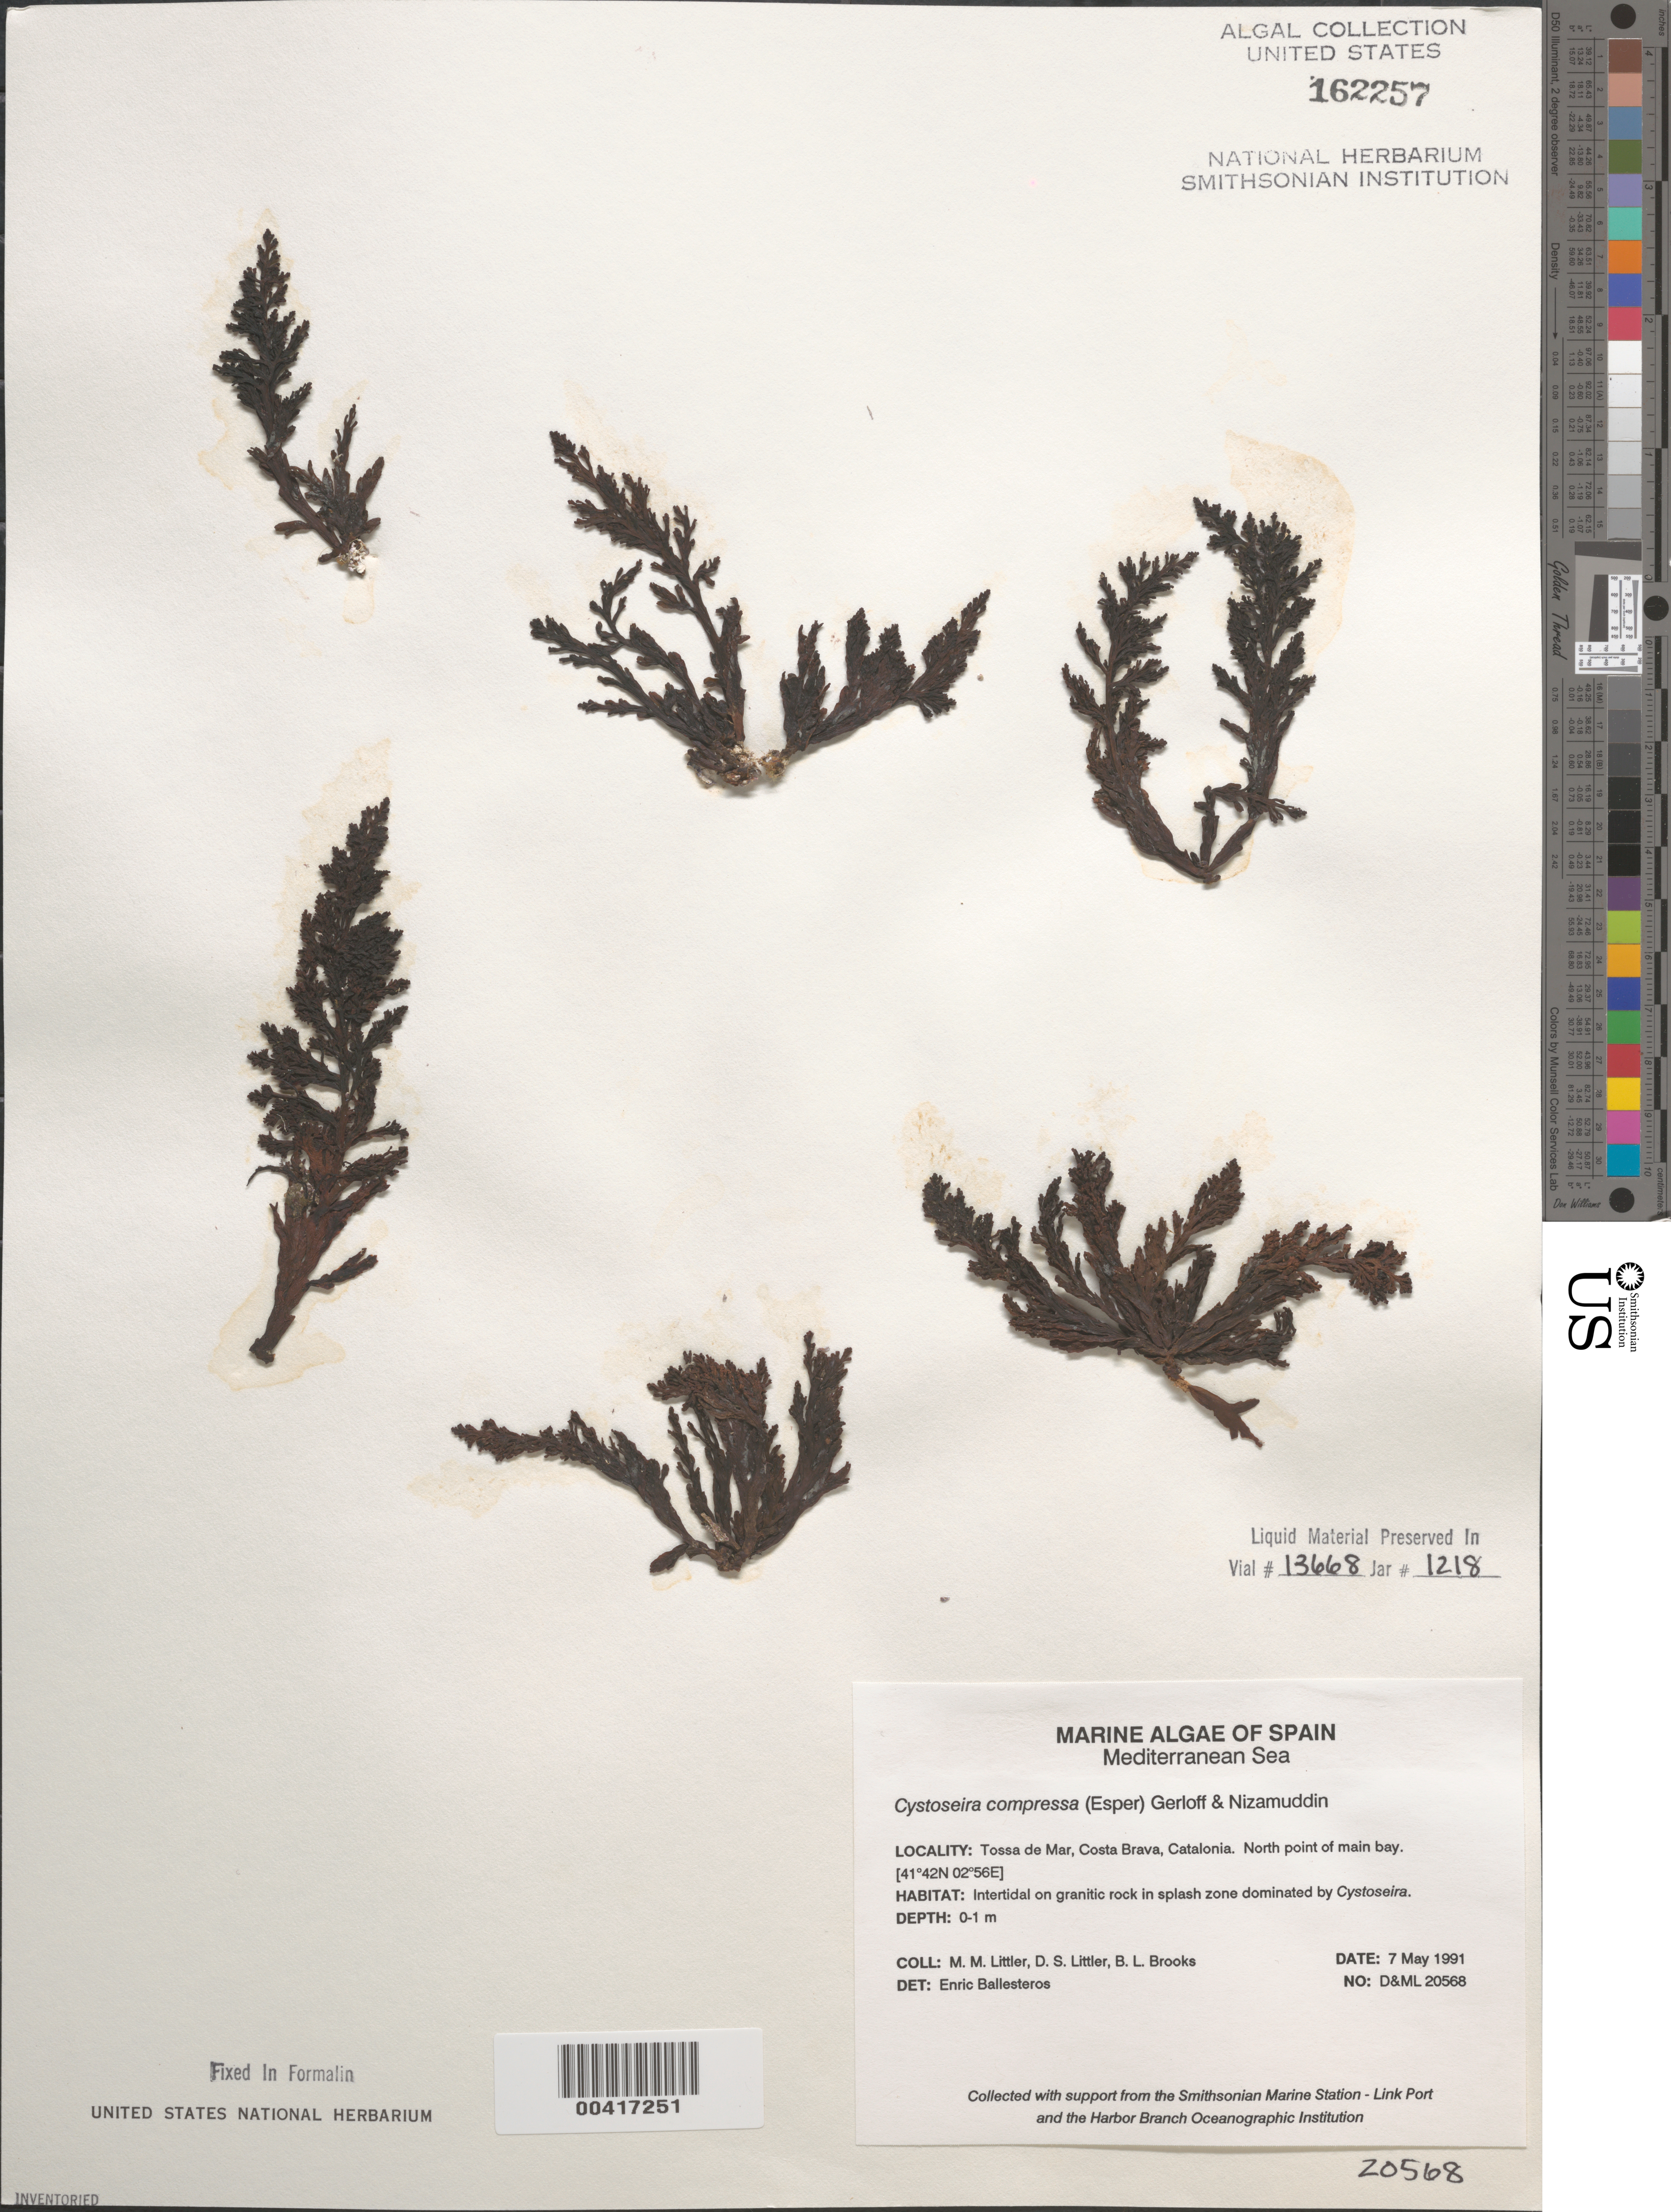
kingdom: Chromista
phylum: Ochrophyta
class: Phaeophyceae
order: Fucales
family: Sargassaceae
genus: Cystoseira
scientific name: Cystoseira compressa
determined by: Ballesteros, E.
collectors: M. M. Littler, D. S. Littler & B. Brooks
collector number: D&ML 20568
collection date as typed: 07 May 1991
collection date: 1991-05-07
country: Spain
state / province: Catalunya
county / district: Girona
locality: Tossa de mar, costa brava, catalonia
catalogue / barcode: US 162257